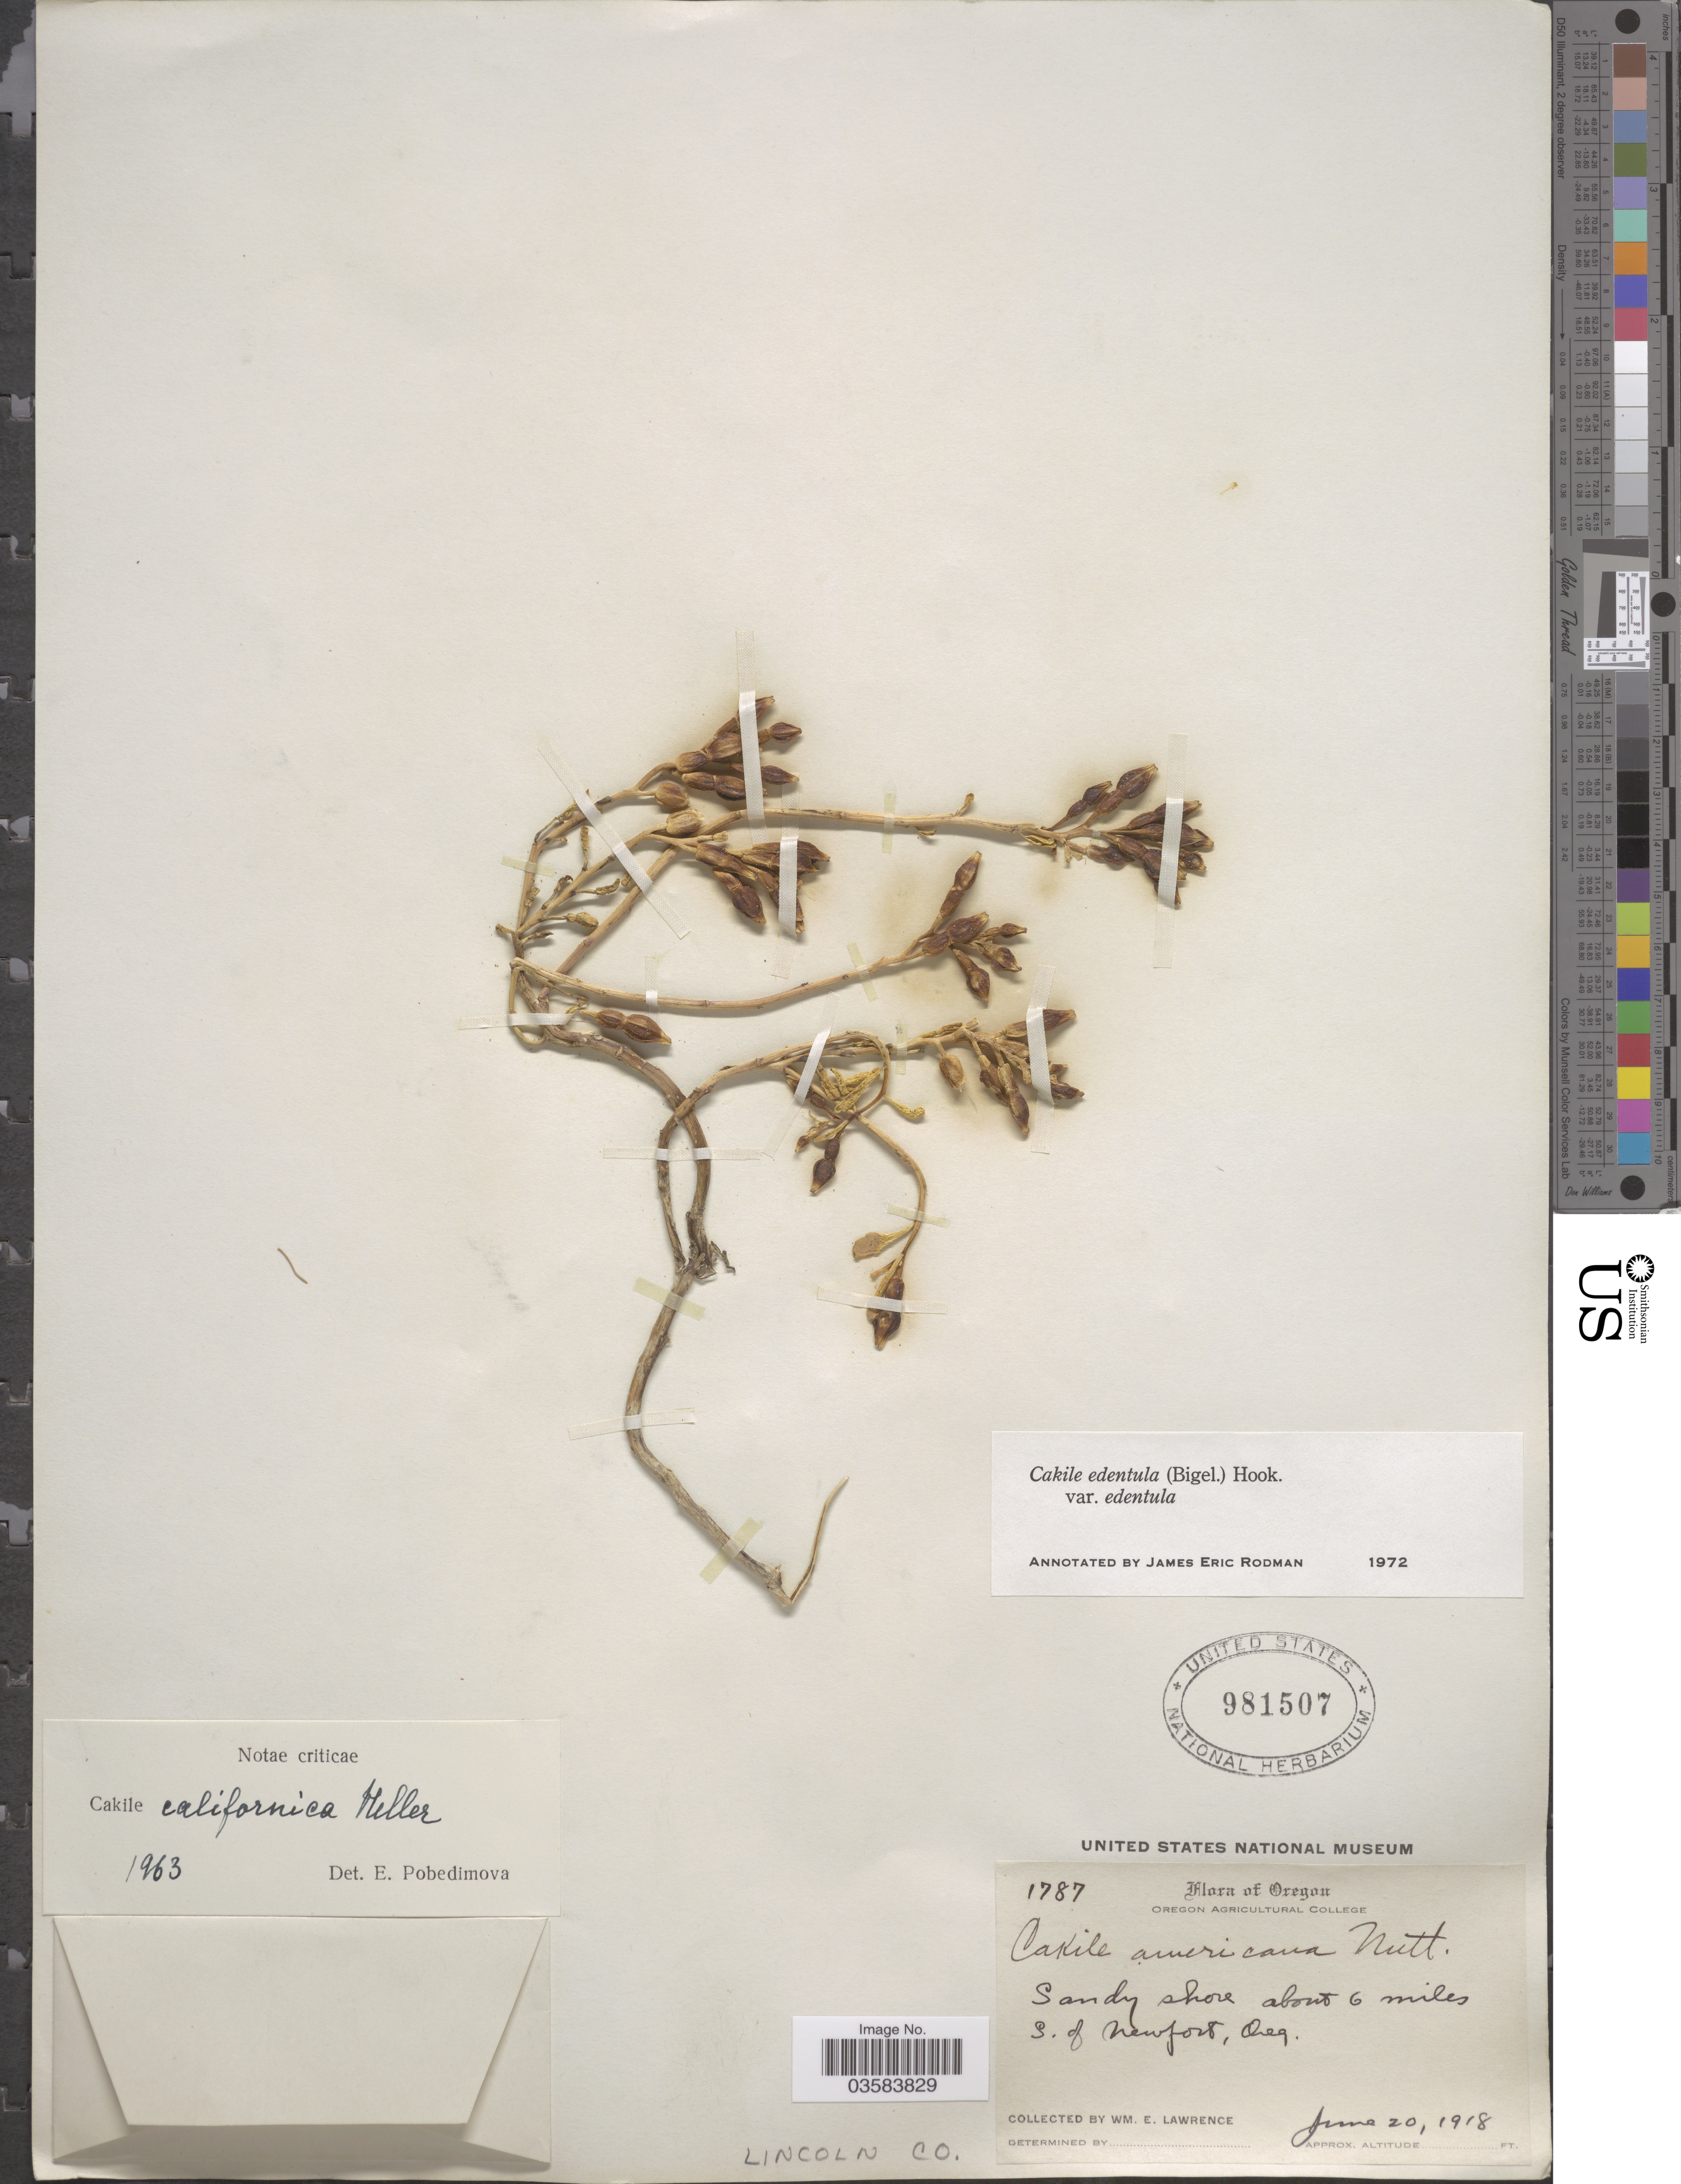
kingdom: Plantae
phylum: Tracheophyta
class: Magnoliopsida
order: Brassicales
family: Brassicaceae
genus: Cakile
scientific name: Cakile edentula var. edentula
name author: (Bigelow) Hook.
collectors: E. Lawrence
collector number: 1787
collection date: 1918-06-20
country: United States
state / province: Oregon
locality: Sandy shore about 6 miles S. of Newfort, Oreg.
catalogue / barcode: US 981507